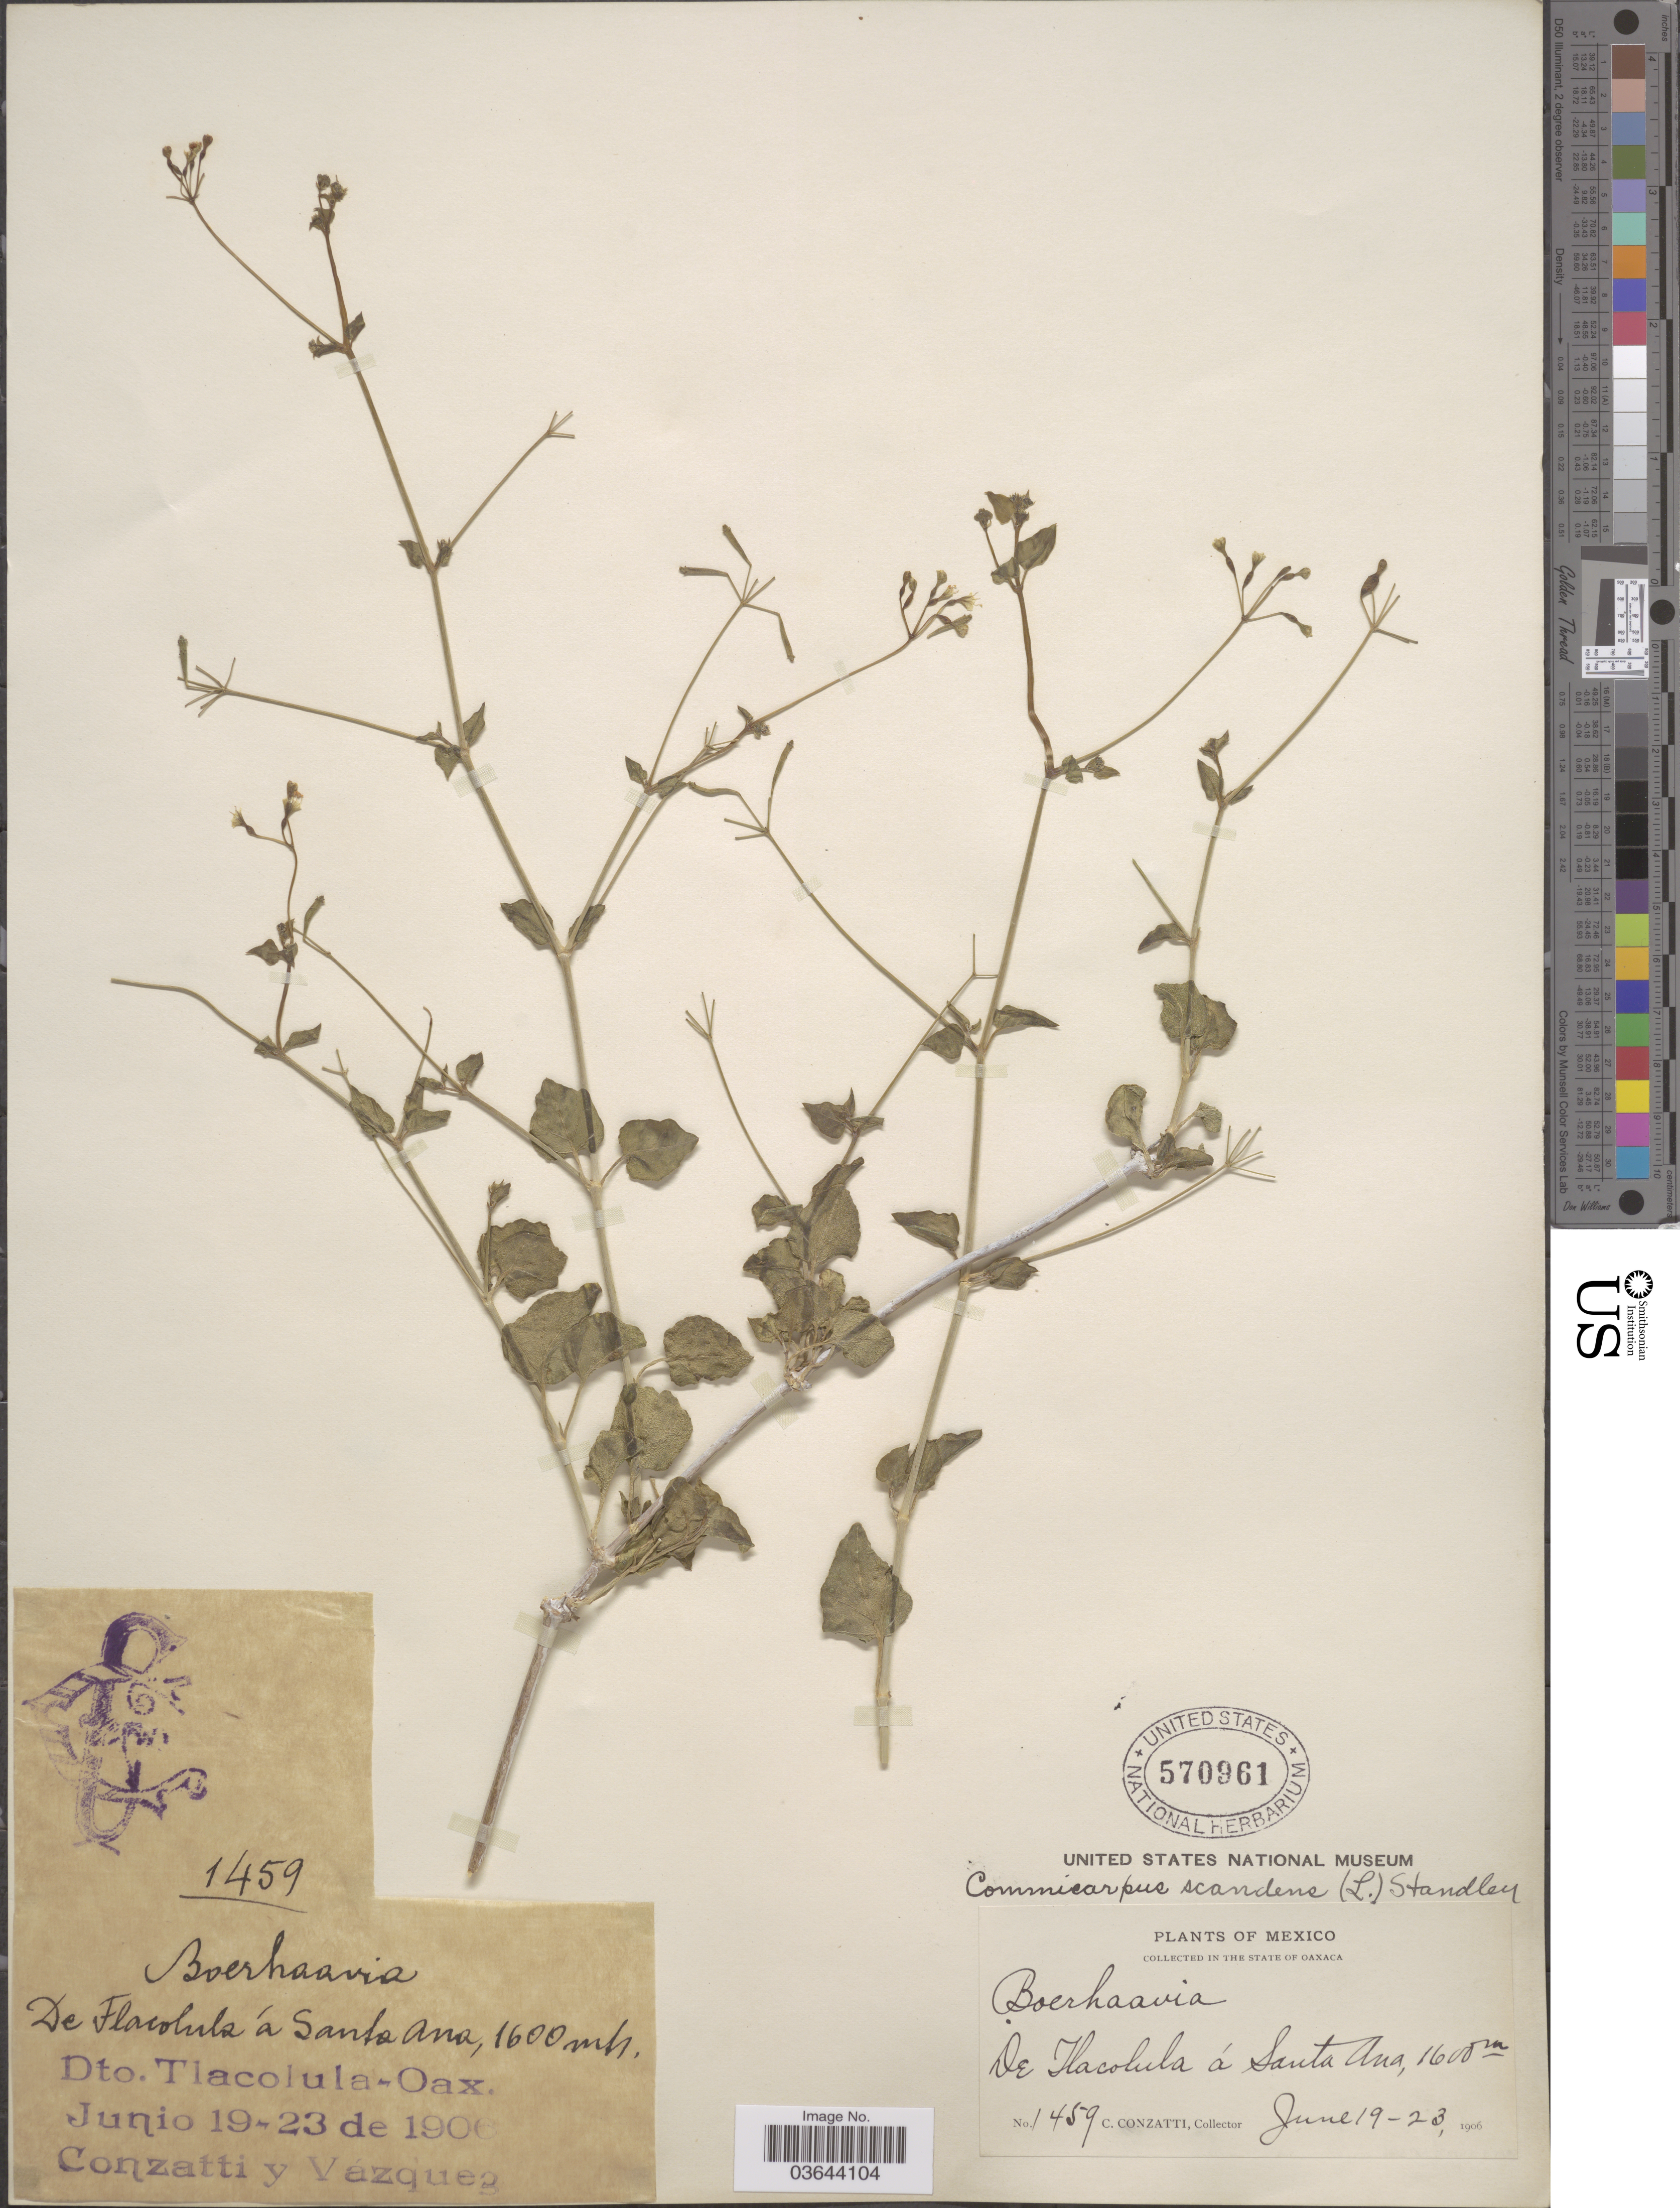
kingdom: Plantae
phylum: Tracheophyta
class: Magnoliopsida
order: Caryophyllales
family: Nyctaginaceae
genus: Commicarpus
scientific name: Commicarpus scandens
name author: (L.) Standl.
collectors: C. Conzatti & -. Vazquez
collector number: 1459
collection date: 1906-06-19/1906-06-23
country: Mexico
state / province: Oaxaca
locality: De Tlacolula á Santa Ana. Dto. Tlacolula.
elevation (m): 1600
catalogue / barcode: US 570961